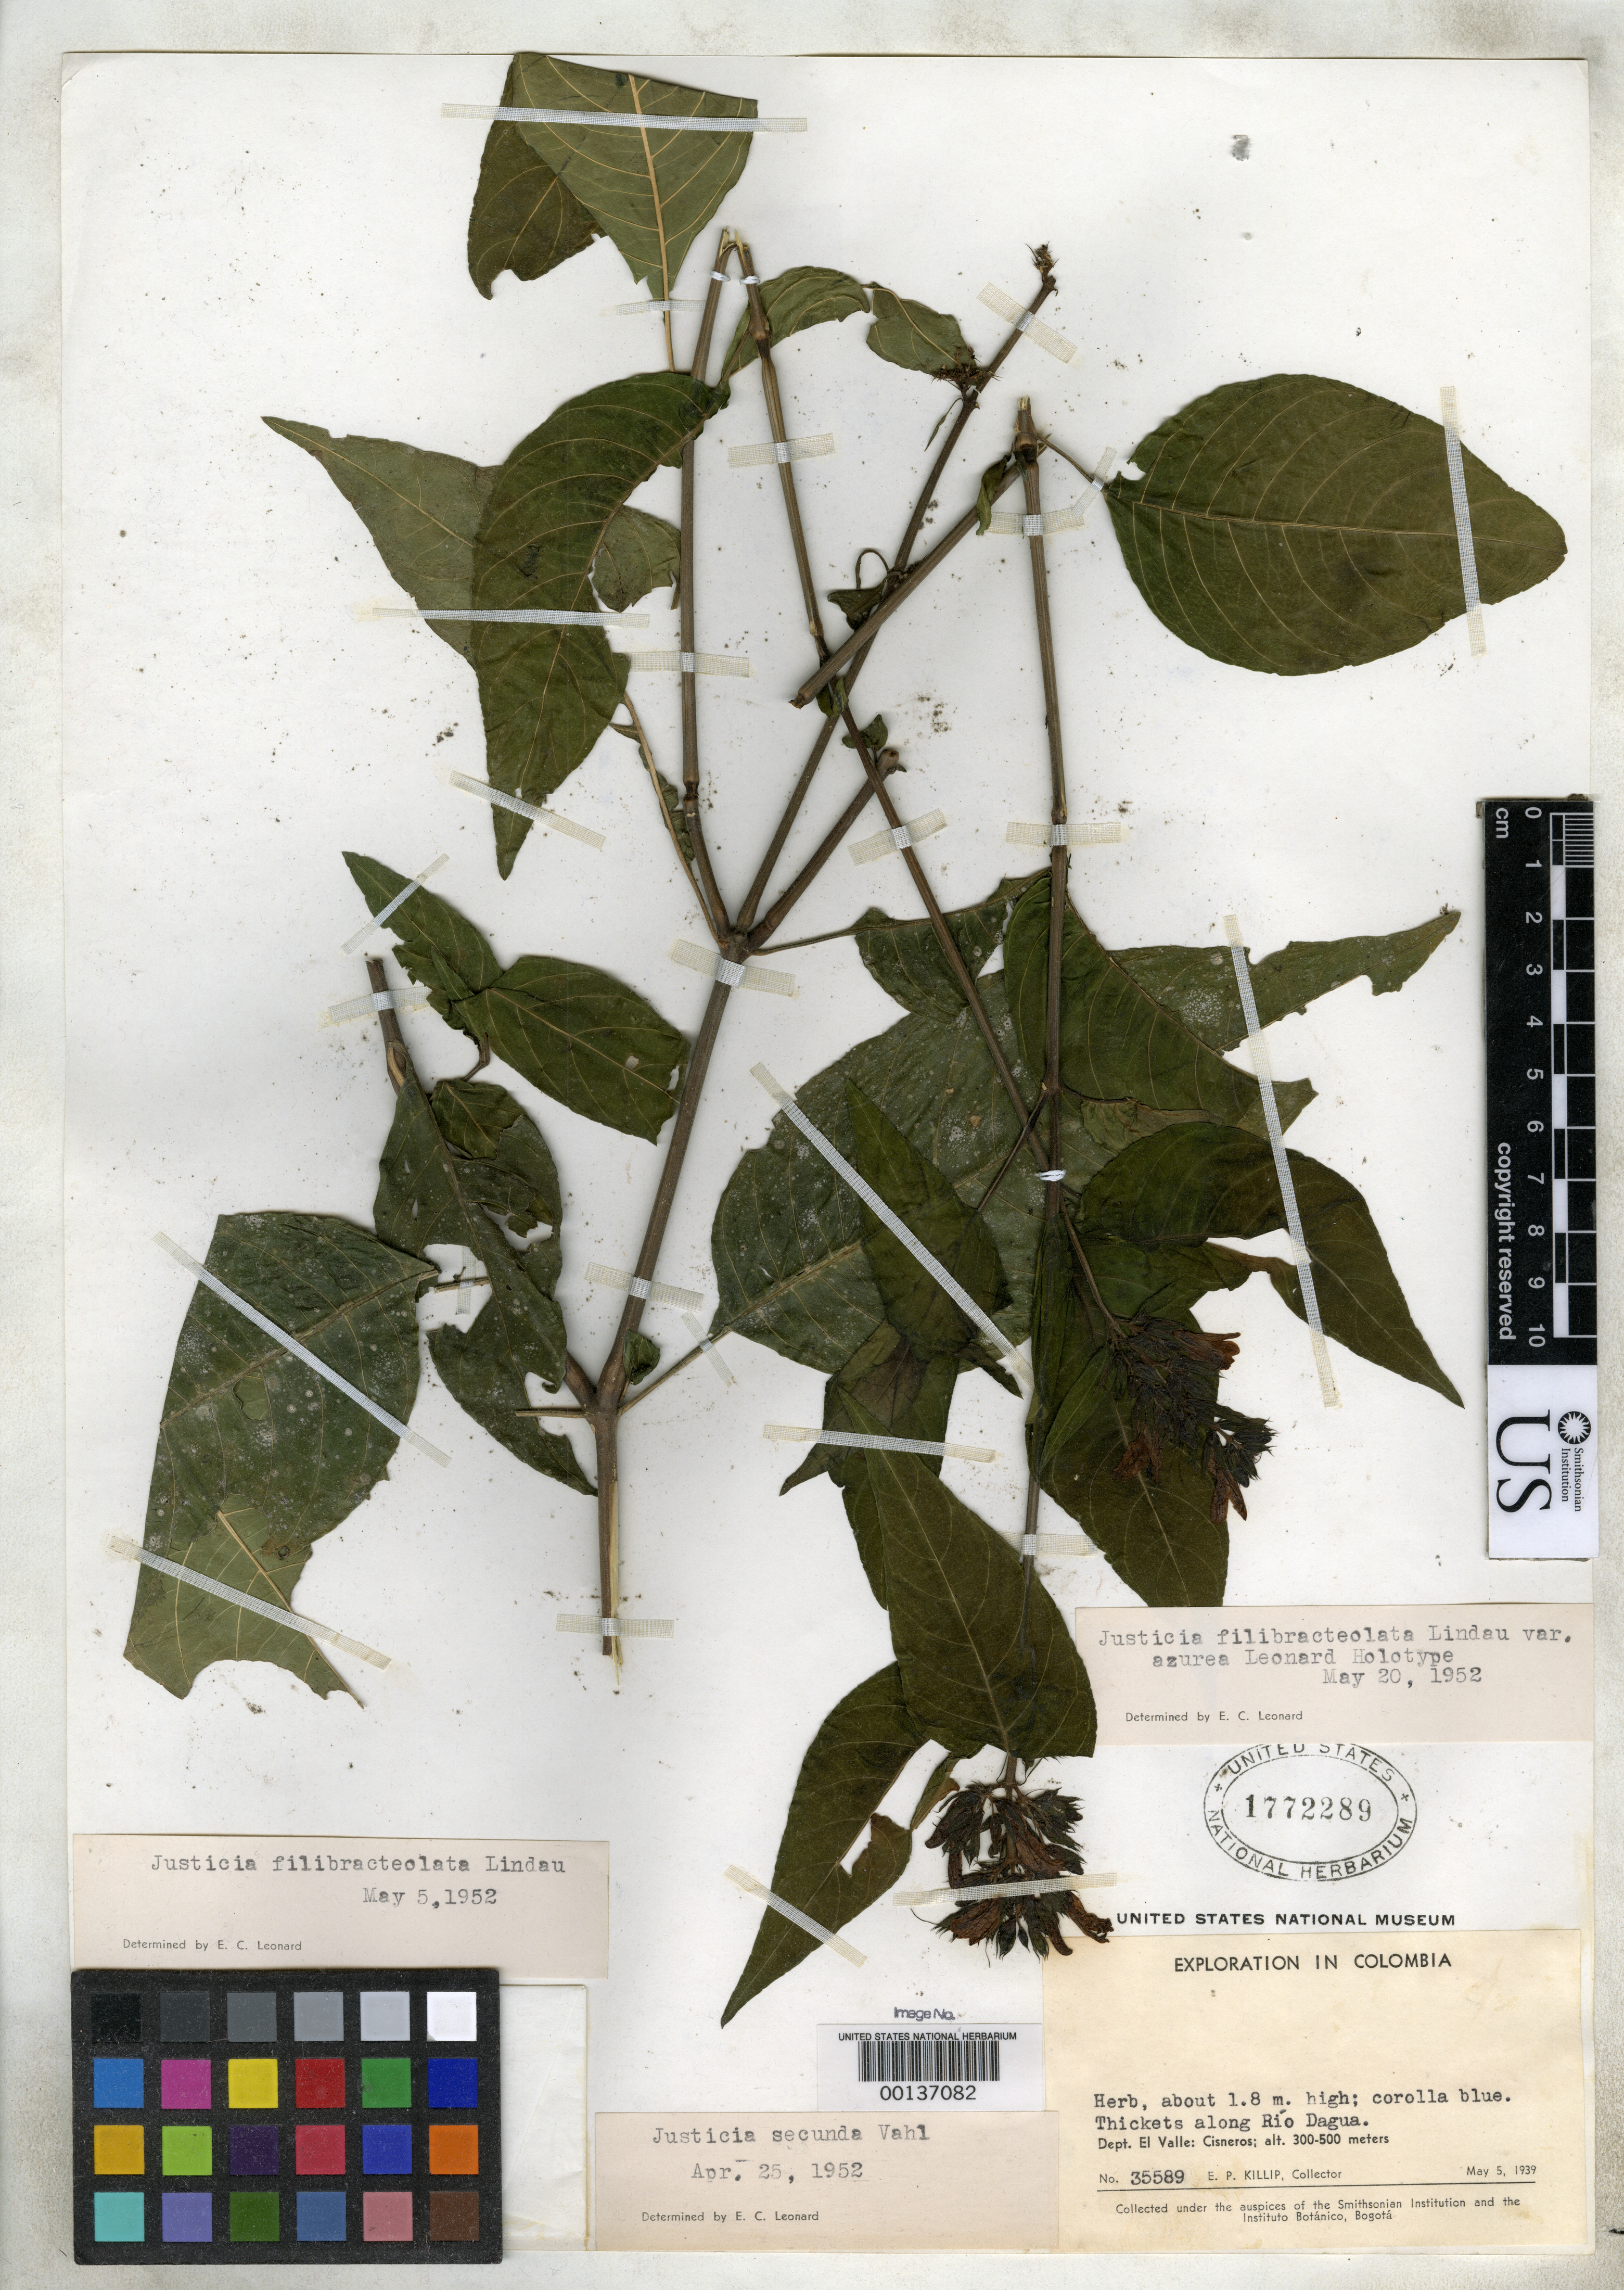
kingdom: Plantae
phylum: Tracheophyta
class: Magnoliopsida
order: Lamiales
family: Acanthaceae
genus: Justicia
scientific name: Justicia filibracteolata var. azurea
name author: Leonard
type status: Holotype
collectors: E. P. Killip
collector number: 35589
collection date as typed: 05 May 1939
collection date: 1939-05-05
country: Colombia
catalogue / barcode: US 1772289